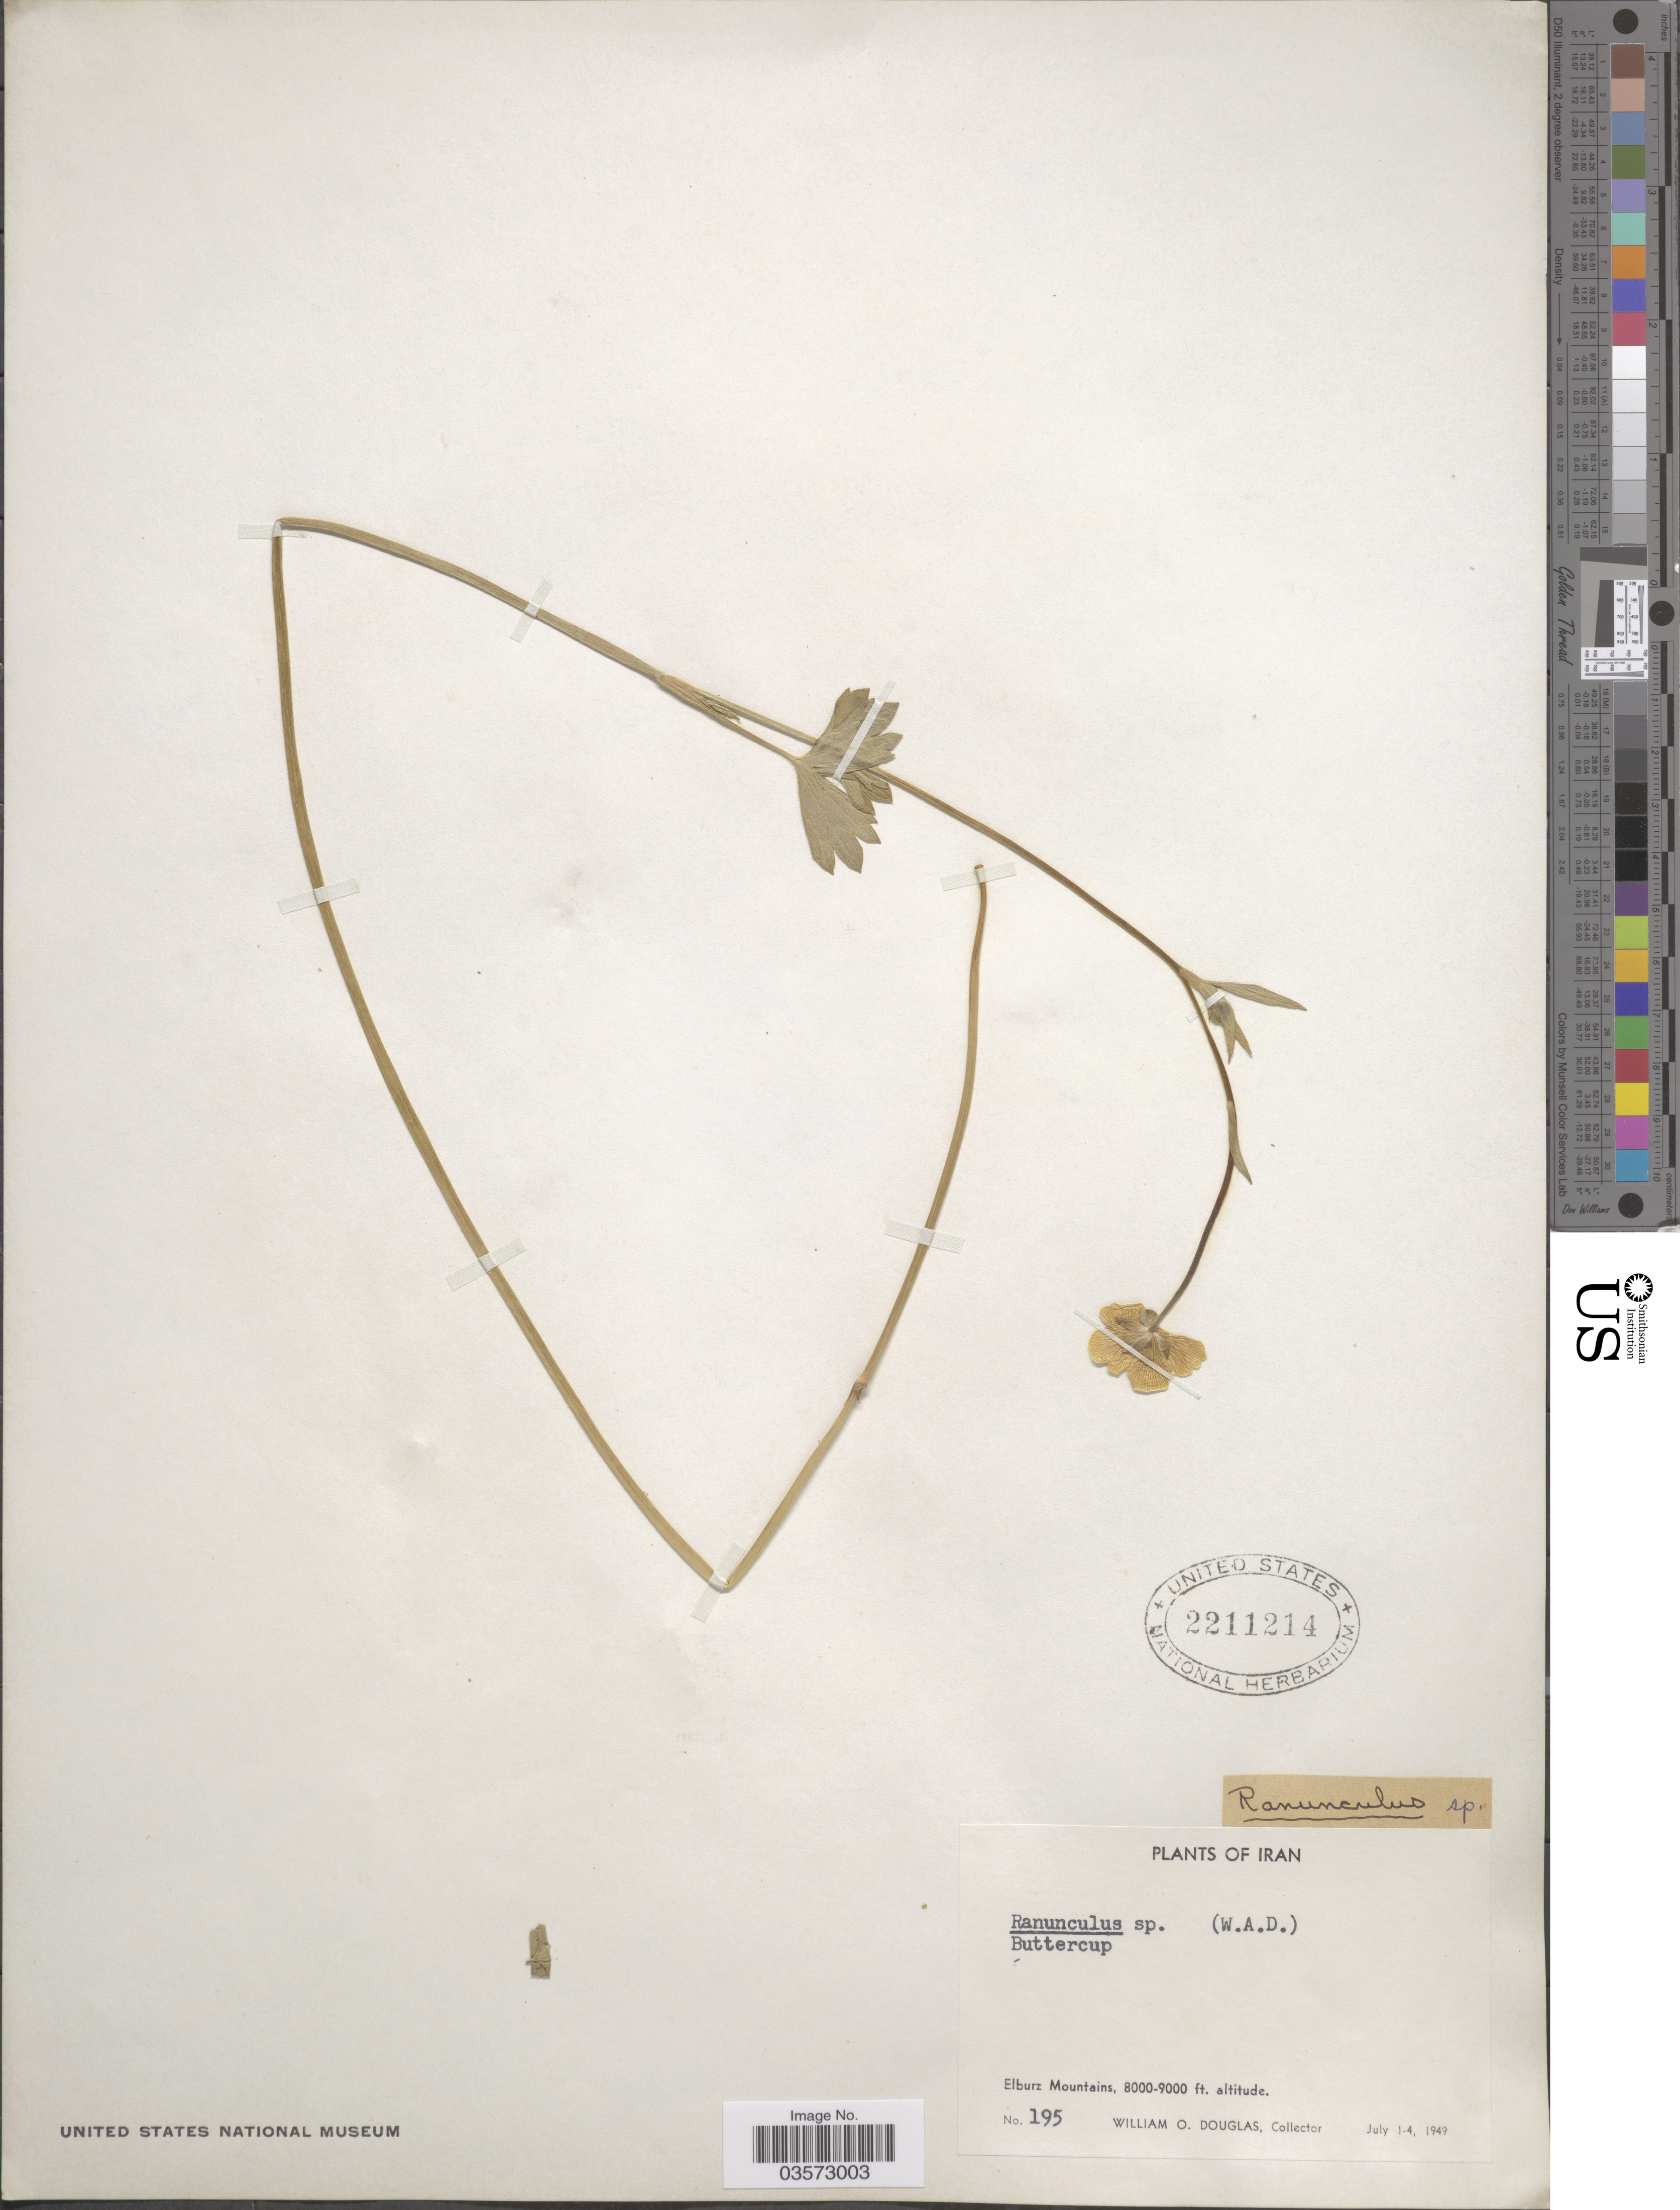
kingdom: Plantae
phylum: Tracheophyta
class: Magnoliopsida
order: Ranunculales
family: Ranunculaceae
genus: Ranunculus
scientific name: Ranunculus sp.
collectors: W. Douglas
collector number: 195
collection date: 1949-07-01/1949-07-04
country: Iran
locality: Elburz Mountains.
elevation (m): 2438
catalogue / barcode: US 2211214